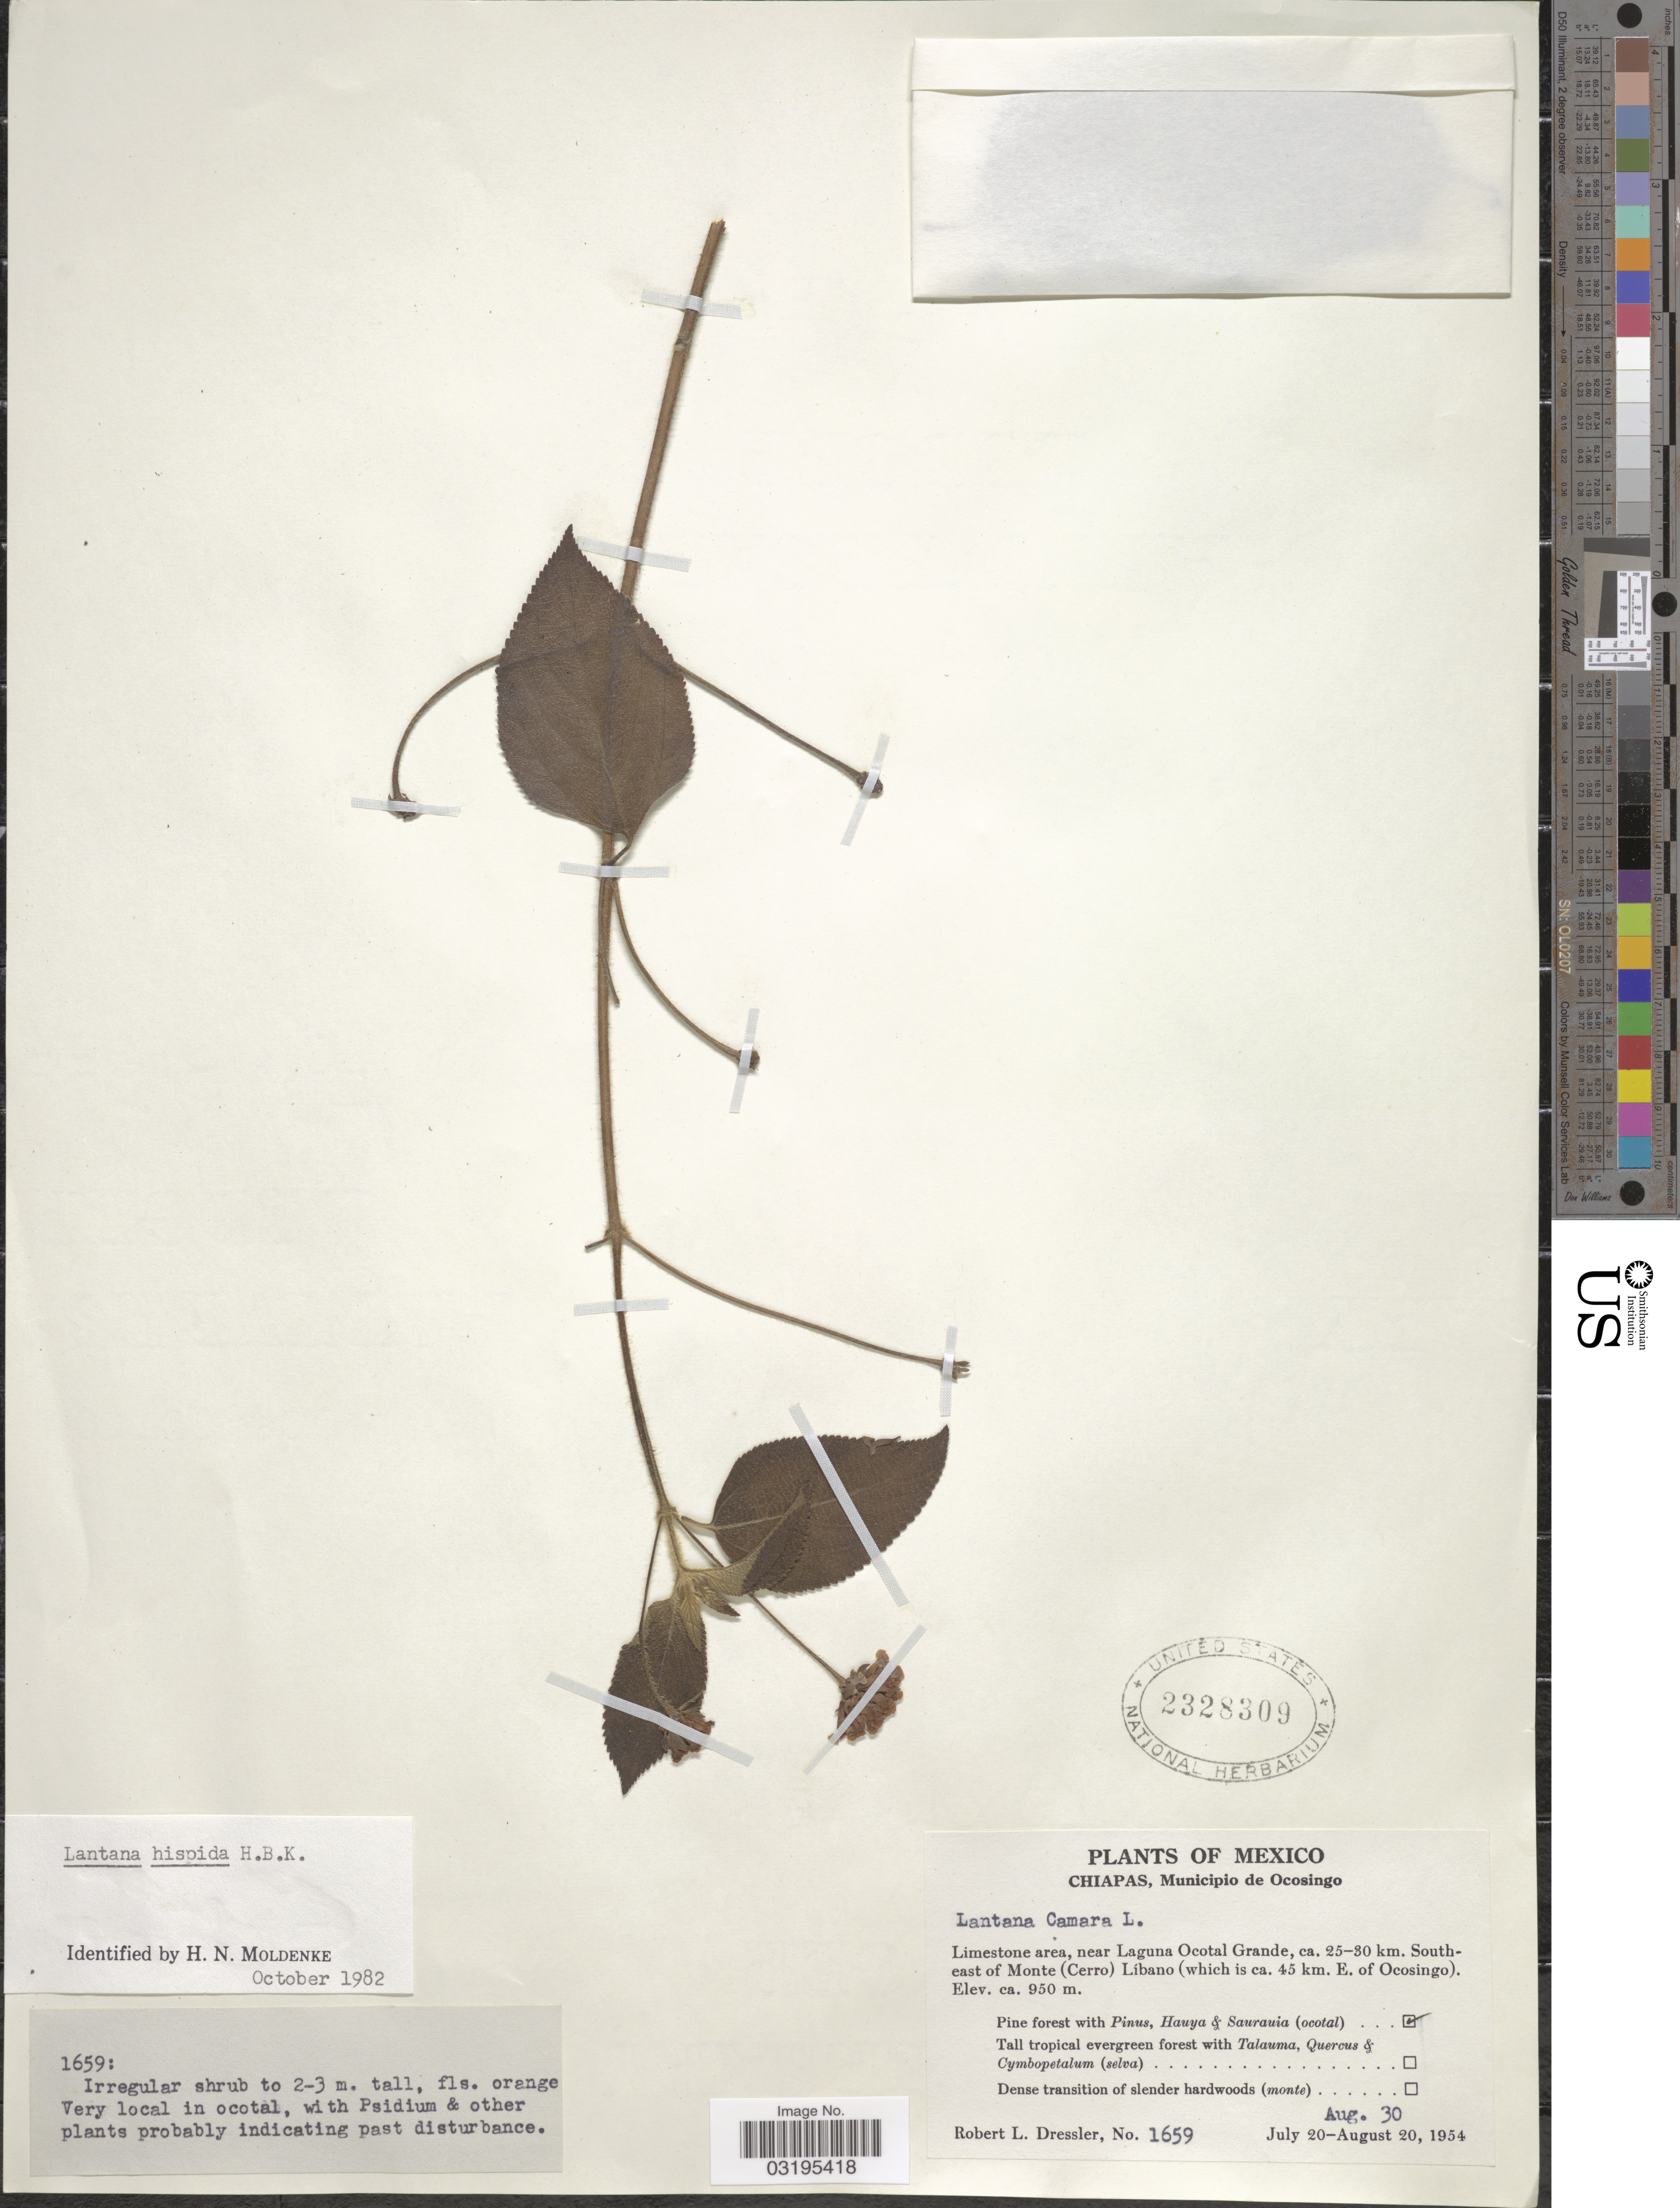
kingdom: Plantae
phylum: Tracheophyta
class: Magnoliopsida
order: Lamiales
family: Verbenaceae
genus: Lantana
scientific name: Lantana hispida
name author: Kunth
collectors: R. Dressler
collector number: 1659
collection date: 1954-08-30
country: Mexico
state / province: Chiapas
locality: Municipio de Ocosingo. Near Laguna Ocotal Grande, ca. 25-30 km. Southeast of Monte (Cerro) Líbano (which is ca. 45 km. E. of Ocosingo).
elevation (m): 950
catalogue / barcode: US 2328309